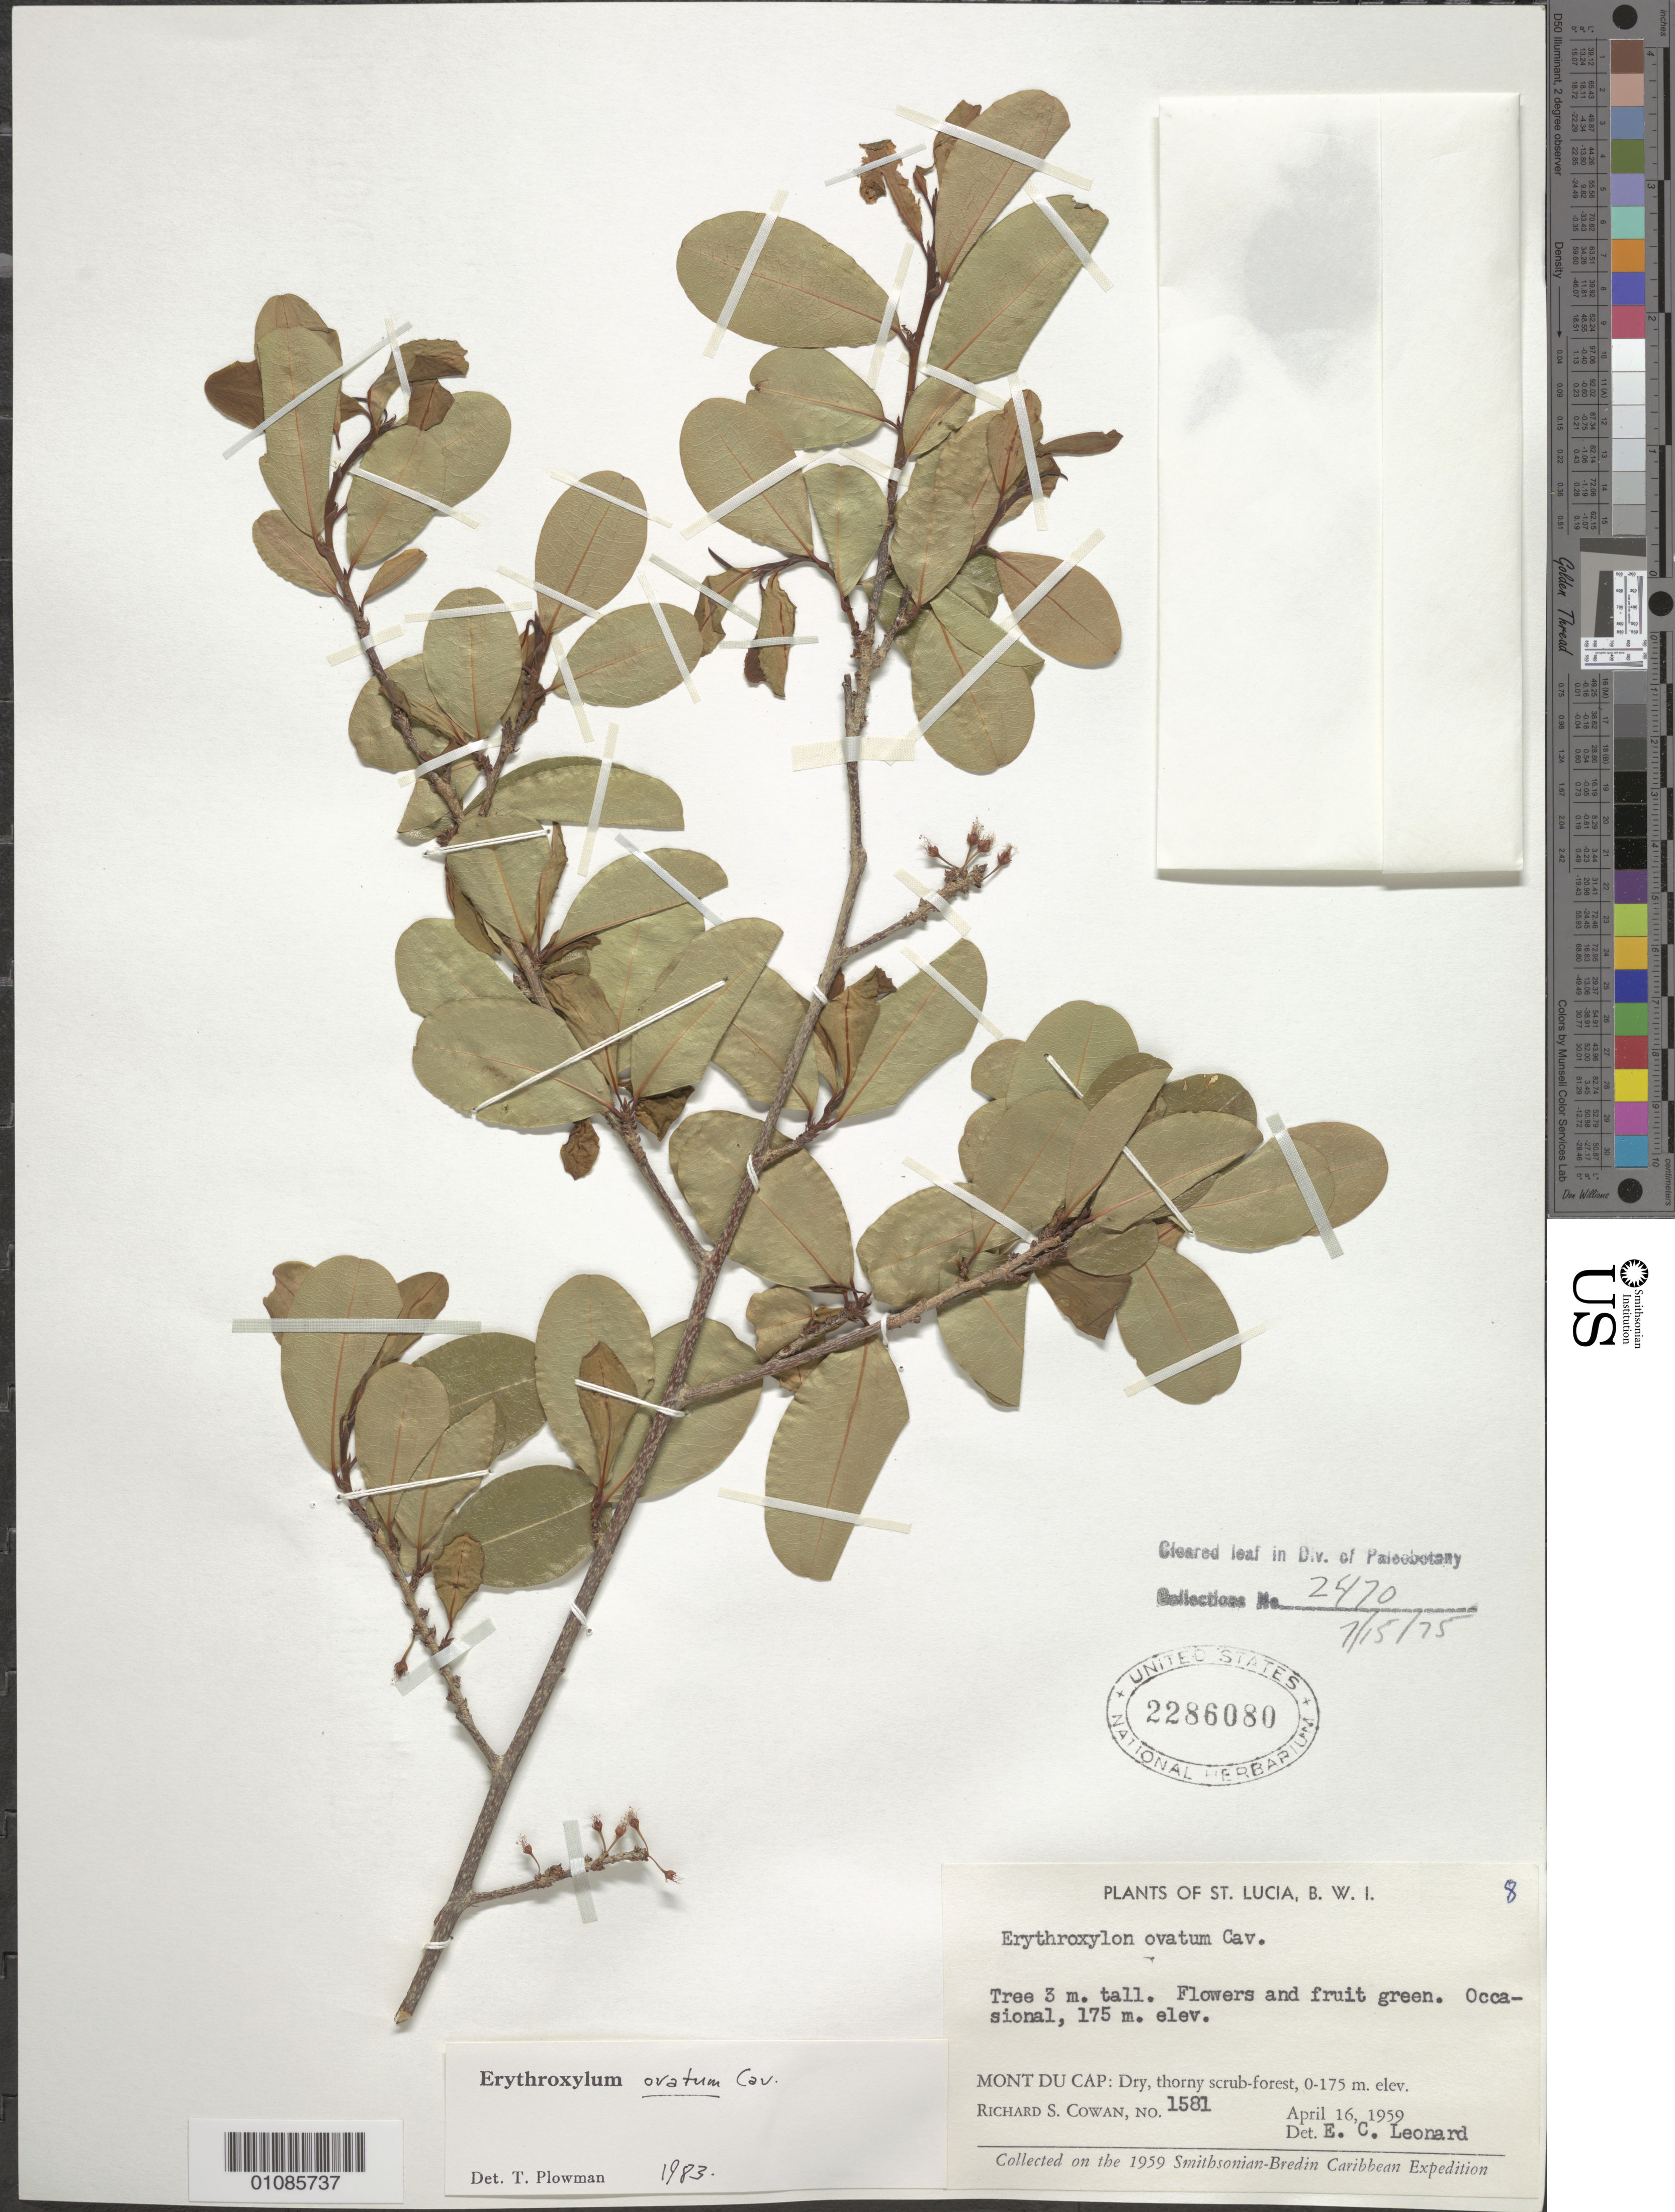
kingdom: Plantae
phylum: Tracheophyta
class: Magnoliopsida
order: Malpighiales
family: Erythroxylaceae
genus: Erythroxylum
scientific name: Erythroxylum ovatum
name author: Cav.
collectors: R. S. Cowan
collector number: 1581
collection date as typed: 16 Apr 1959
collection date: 1959-04-16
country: St. Lucia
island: St. Lucia I.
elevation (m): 0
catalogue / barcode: US 2286080